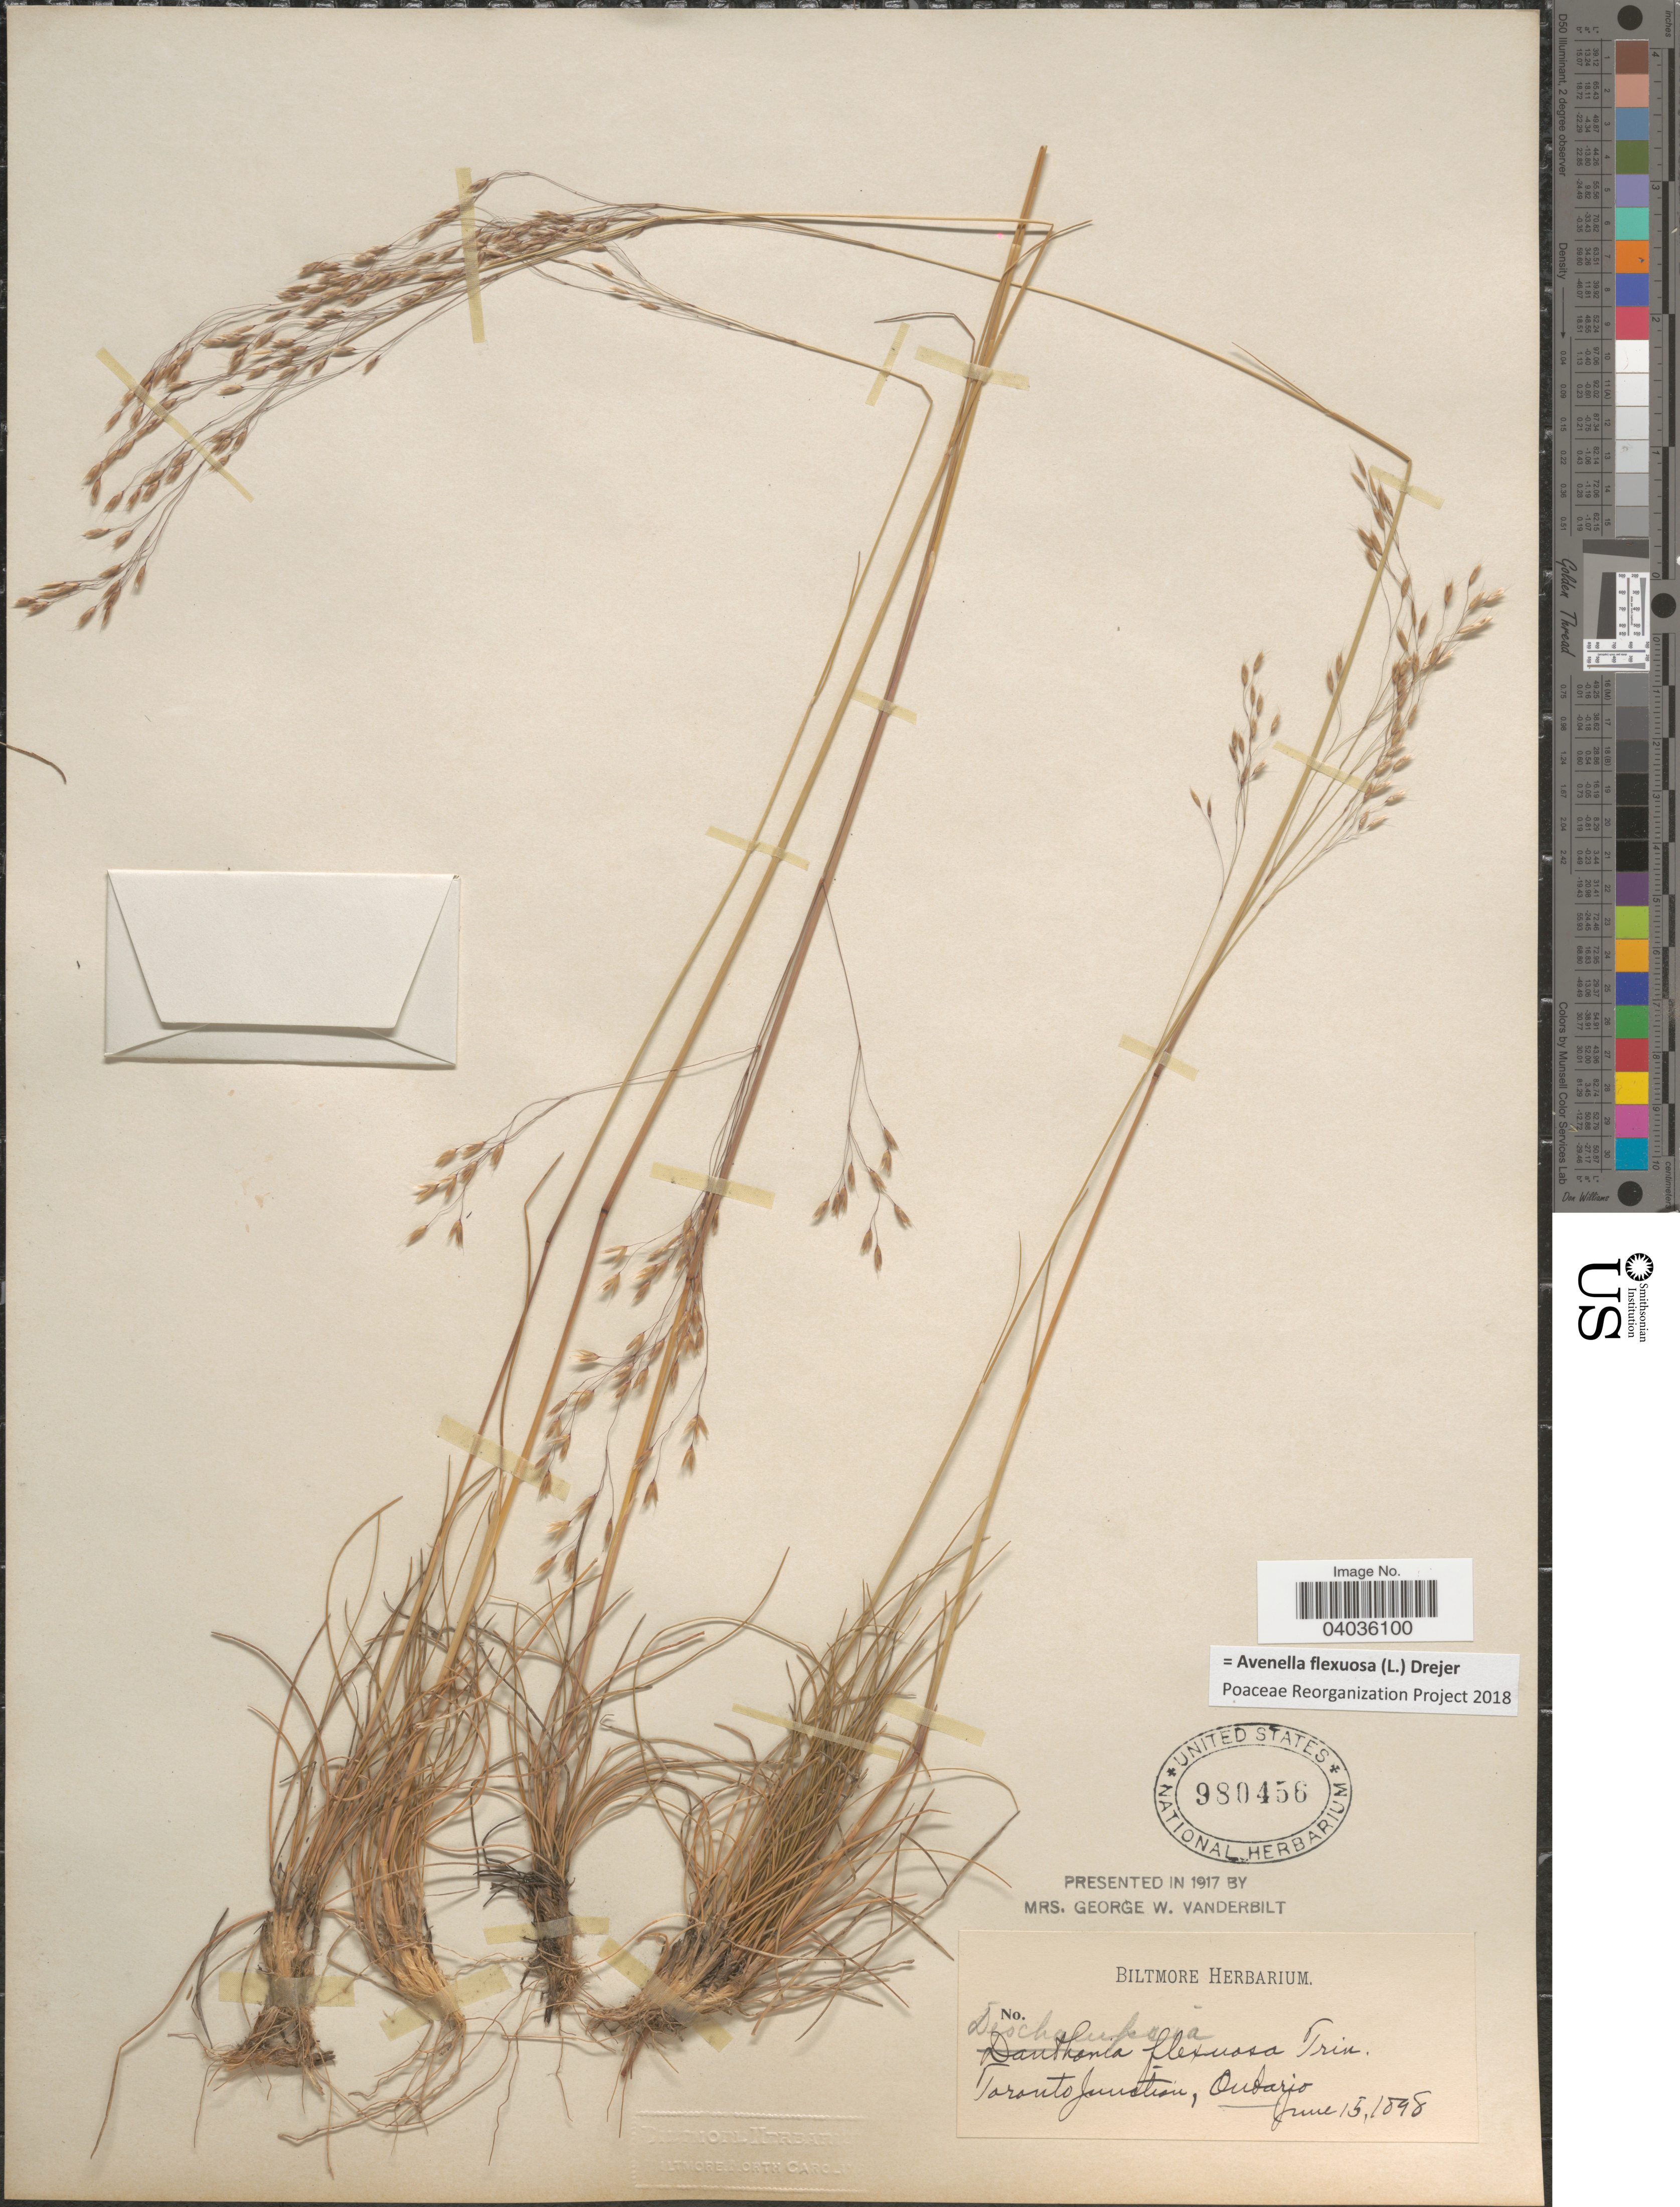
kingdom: Plantae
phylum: Tracheophyta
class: Liliopsida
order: Poales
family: Poaceae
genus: Avenella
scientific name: Avenella flexuosa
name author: (L.) Drejer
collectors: ex herb. Biltmore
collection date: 1898-06-15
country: Canada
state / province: Ontario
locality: Toronto Junction.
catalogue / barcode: US 980456